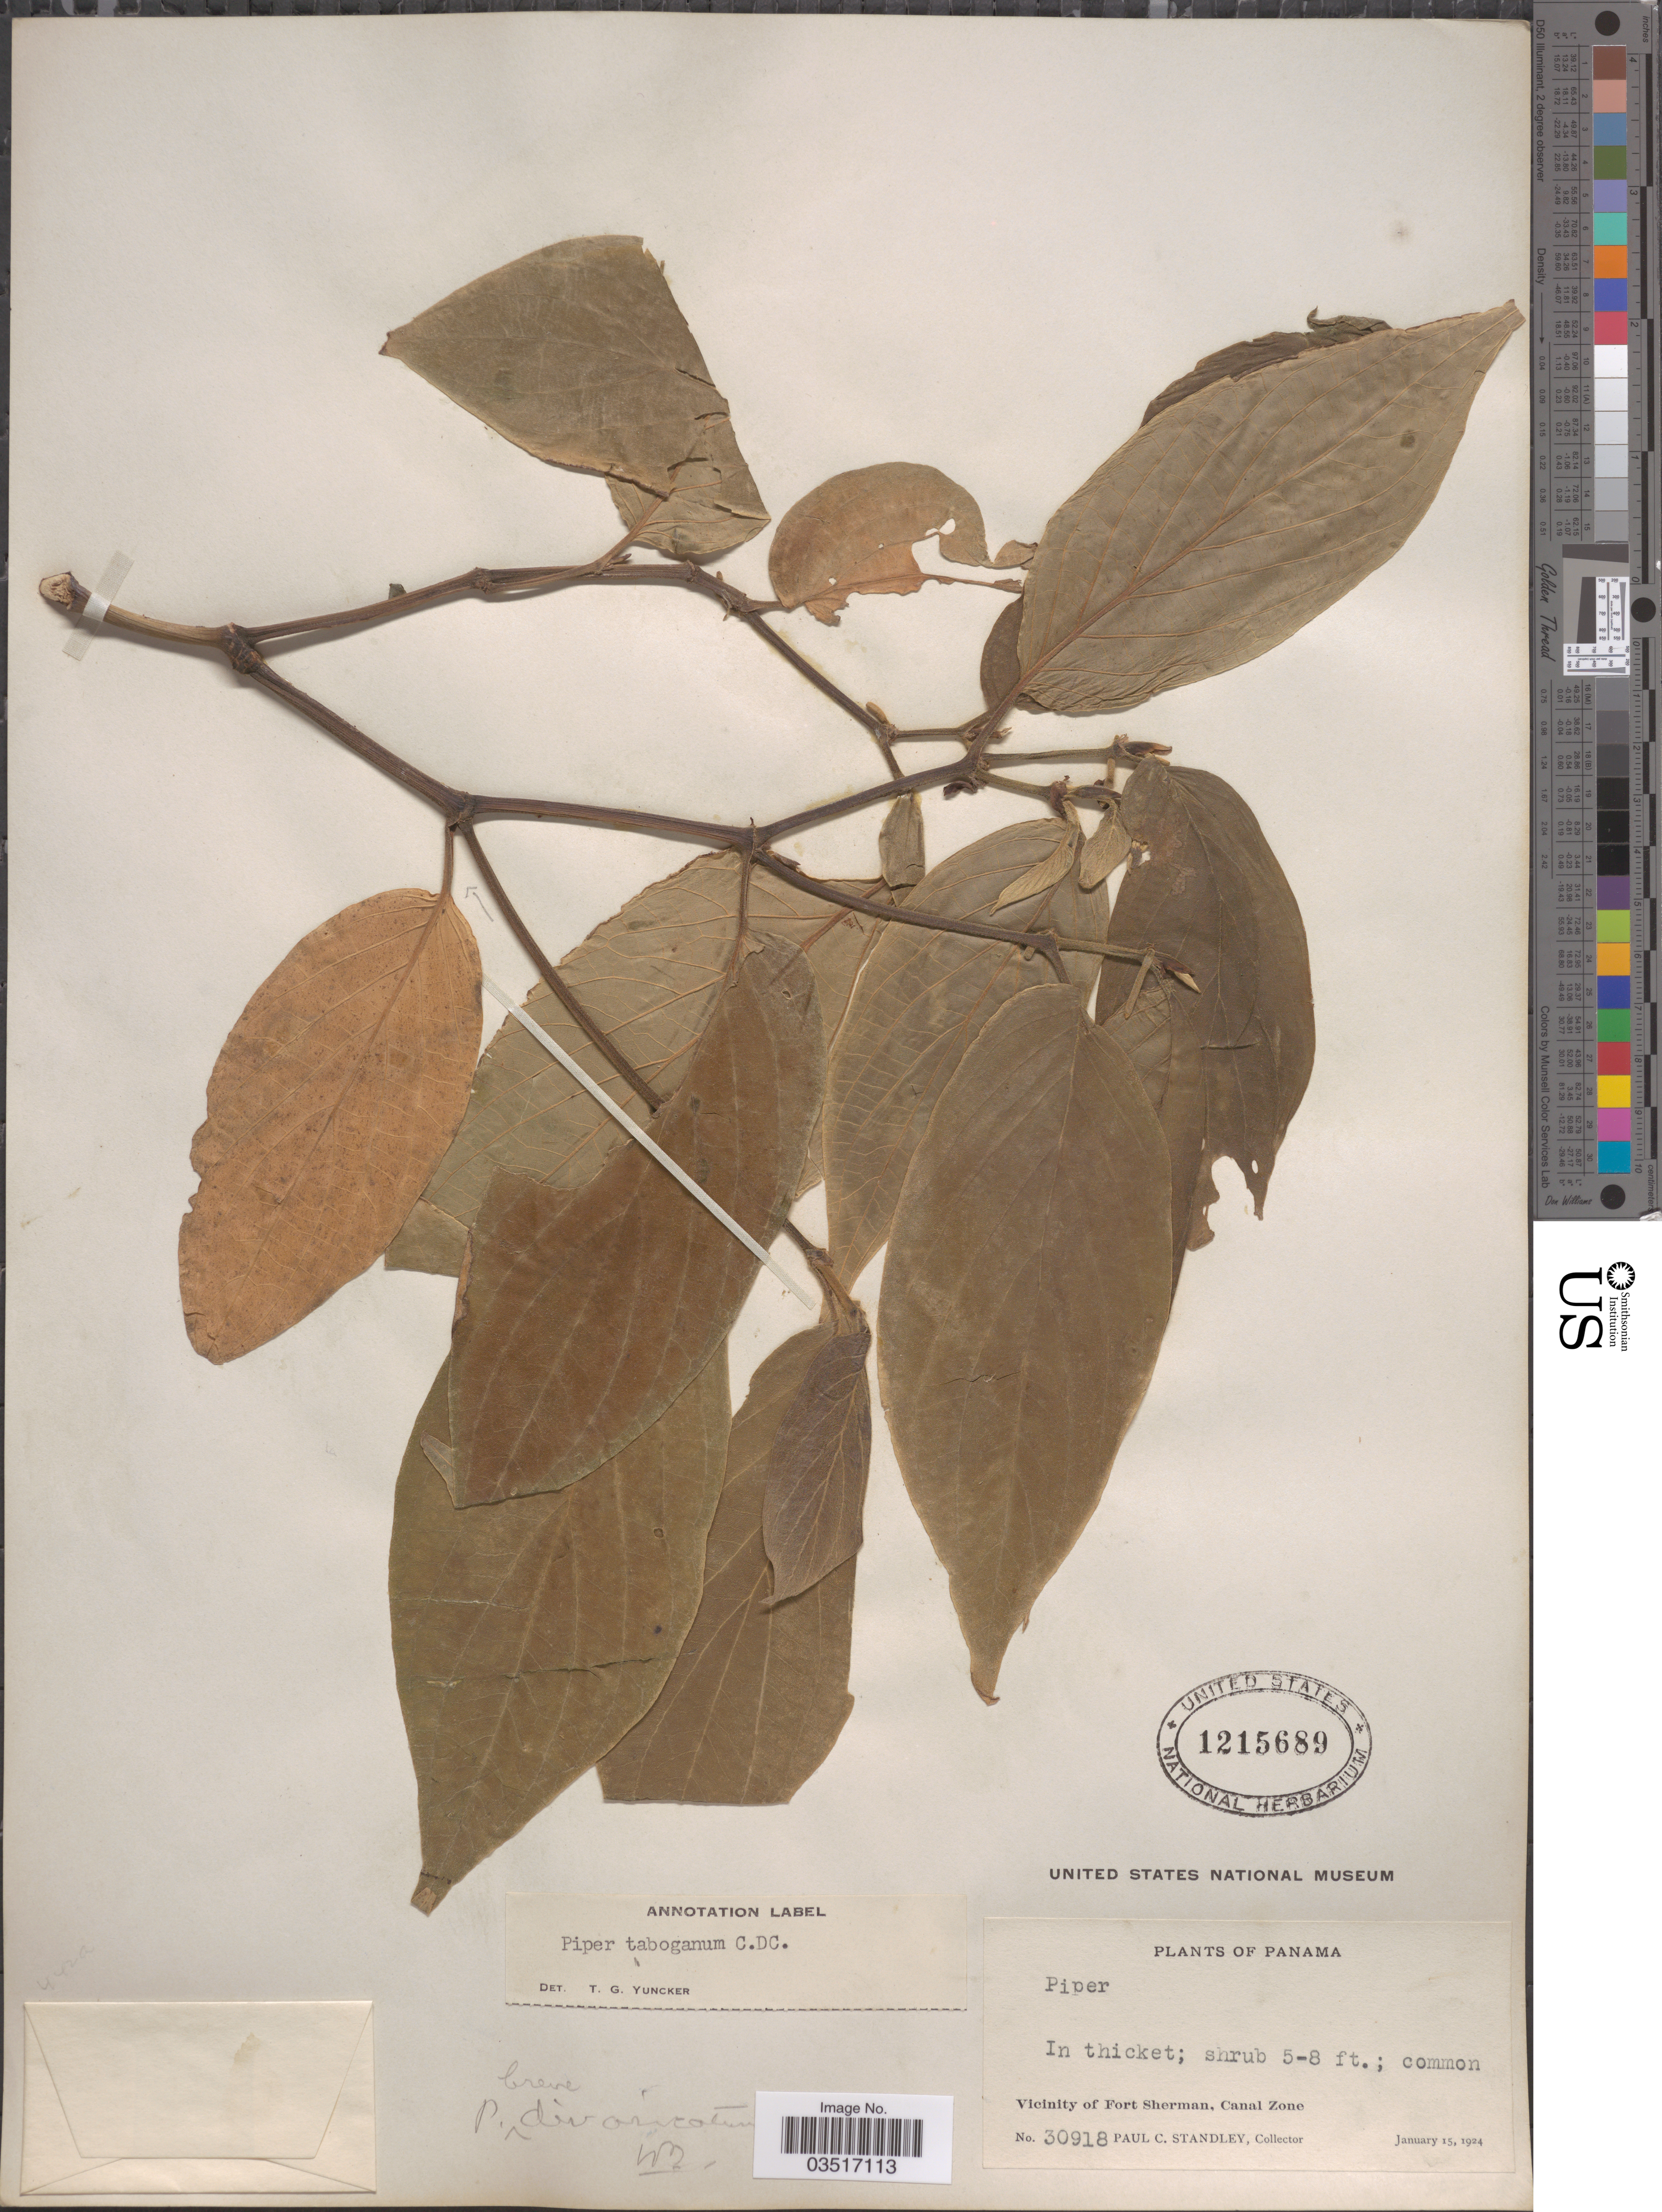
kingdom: Plantae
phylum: Tracheophyta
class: Magnoliopsida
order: Piperales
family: Piperaceae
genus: Piper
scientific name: Piper taboganum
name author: C. DC.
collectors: P. C. Standley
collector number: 30918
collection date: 1924-01-15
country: Panama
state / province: Colón / Panamá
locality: Vicinity of Fort Sherman, Canal Zone.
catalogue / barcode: US 1215689